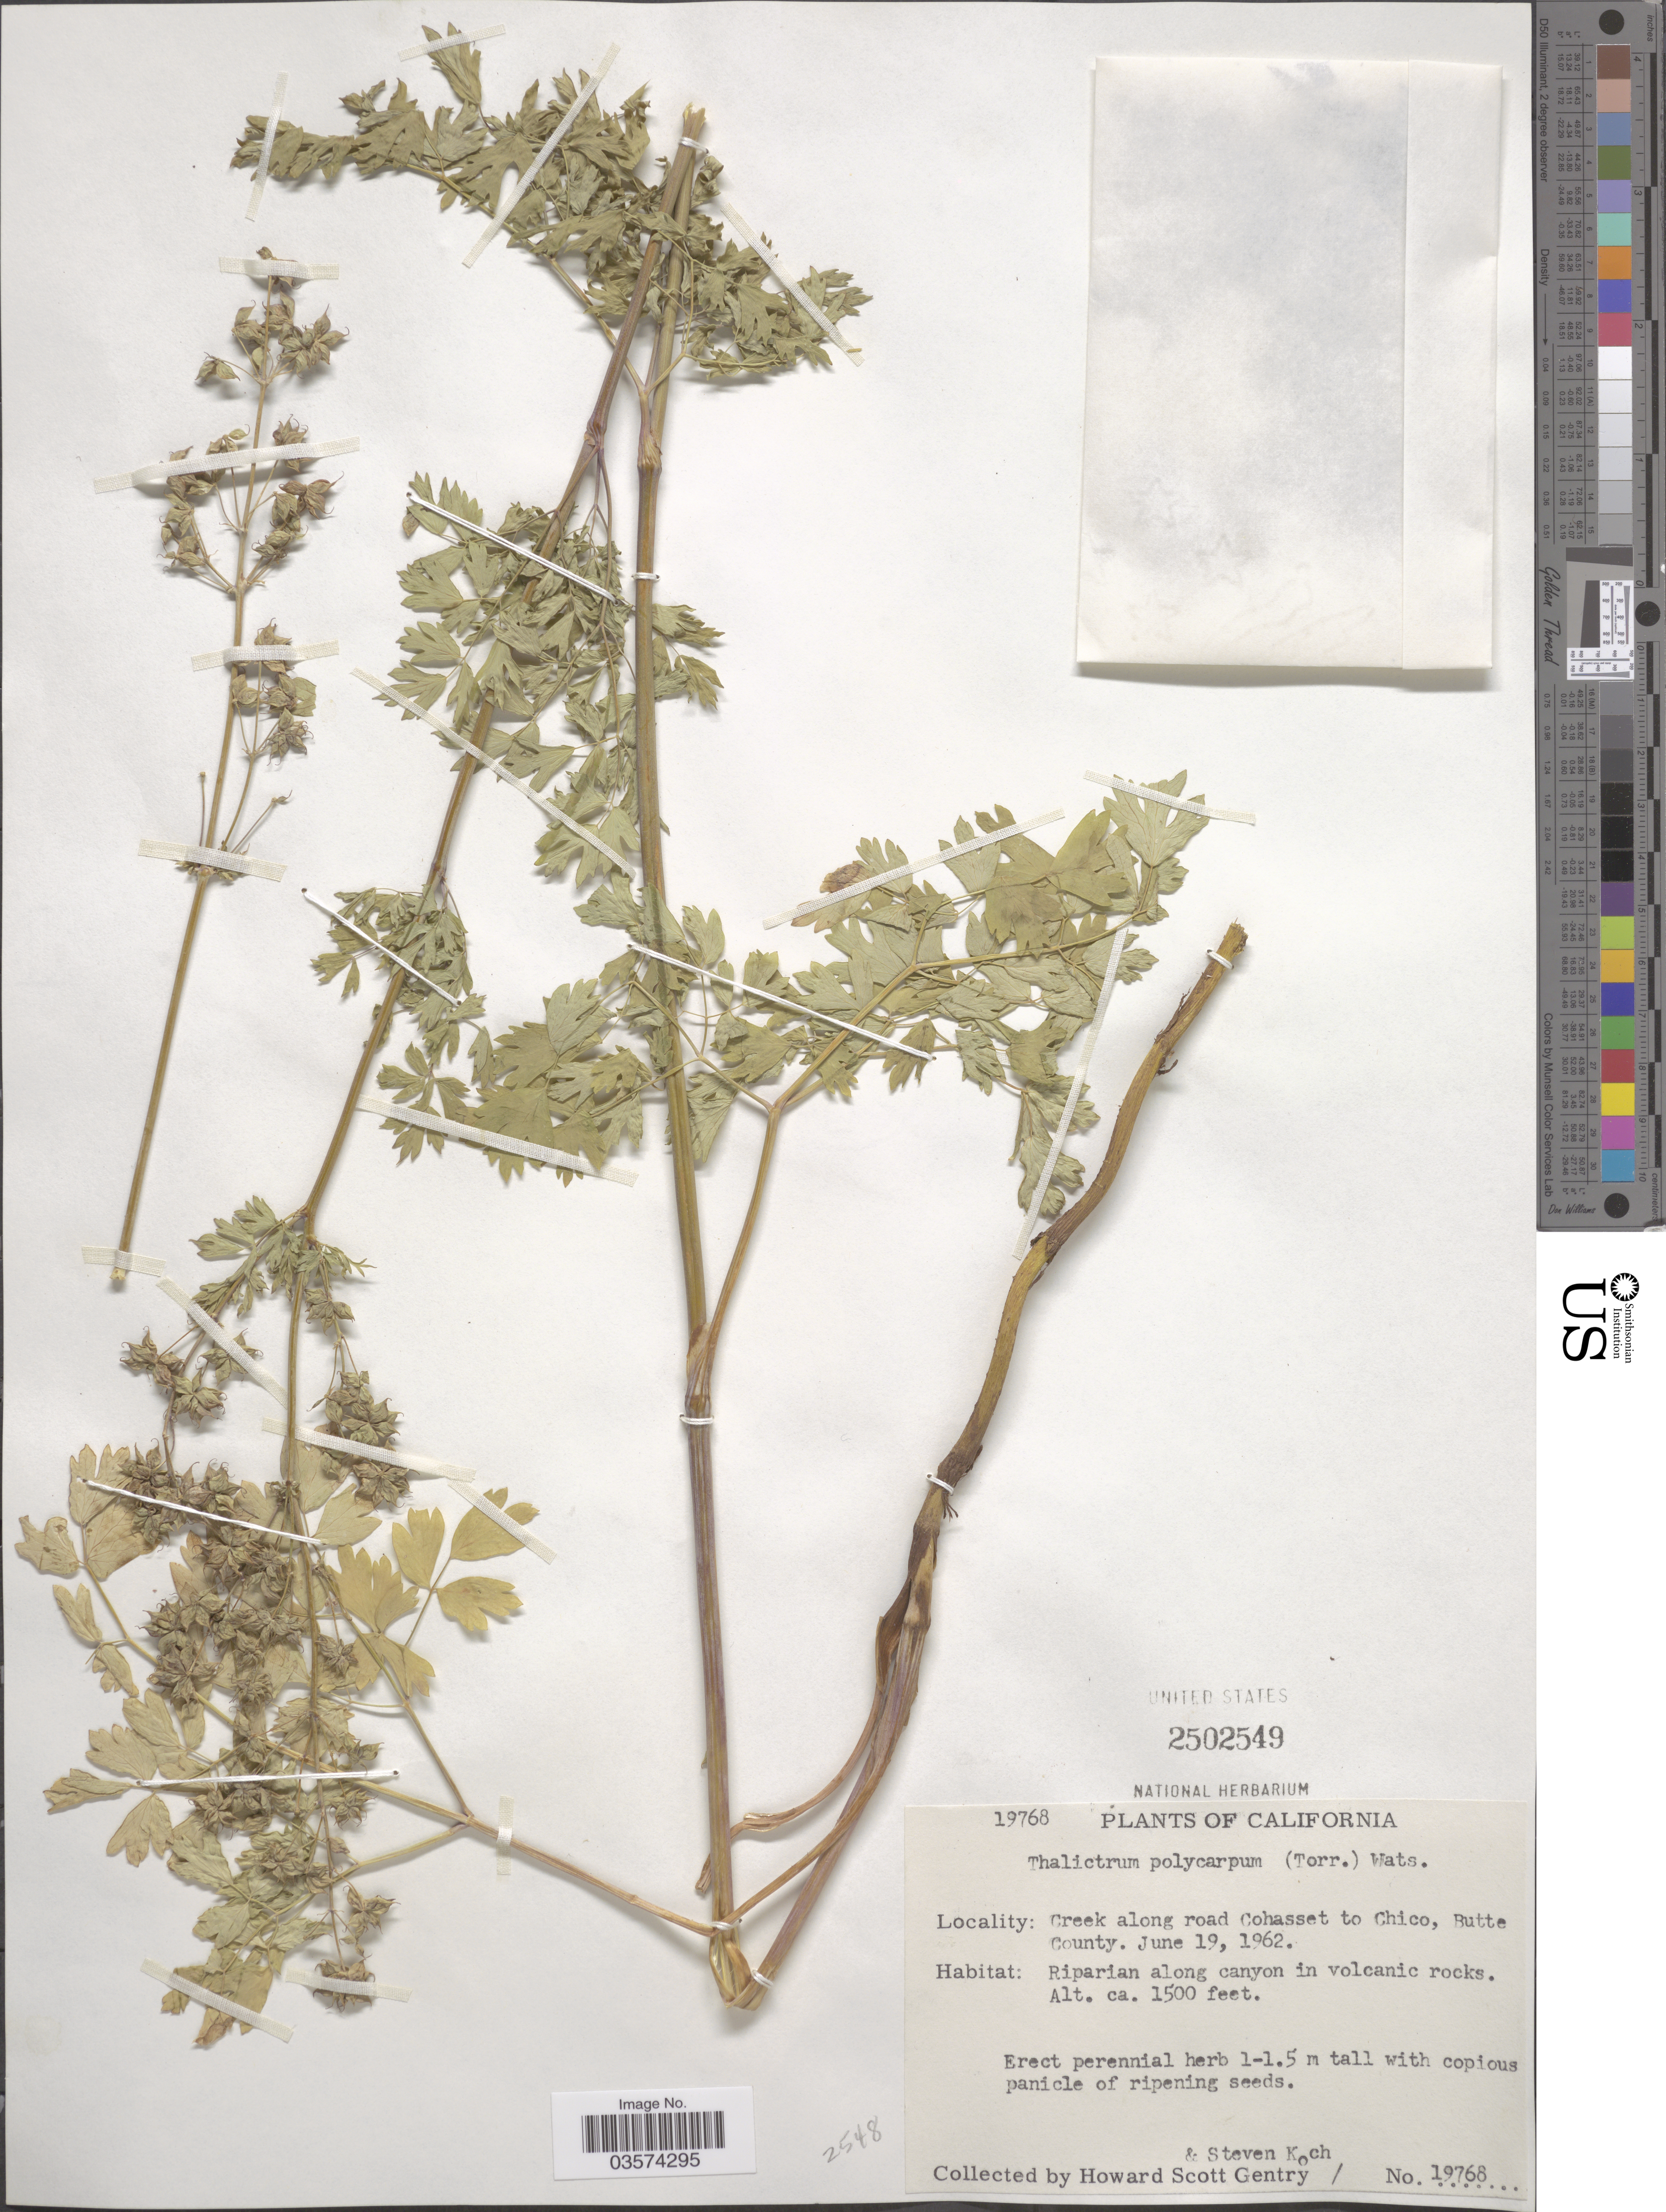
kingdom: Plantae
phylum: Tracheophyta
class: Magnoliopsida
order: Ranunculales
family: Ranunculaceae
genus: Thalictrum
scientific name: Thalictrum polycarpum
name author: (Torr.) S. Watson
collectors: H. S. Gentry & S. Koch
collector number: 19768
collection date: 1962-06-19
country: United States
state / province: California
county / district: Butte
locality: Creek along road Cohasset to Chico, Butte County.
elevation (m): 457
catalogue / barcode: US 2502549